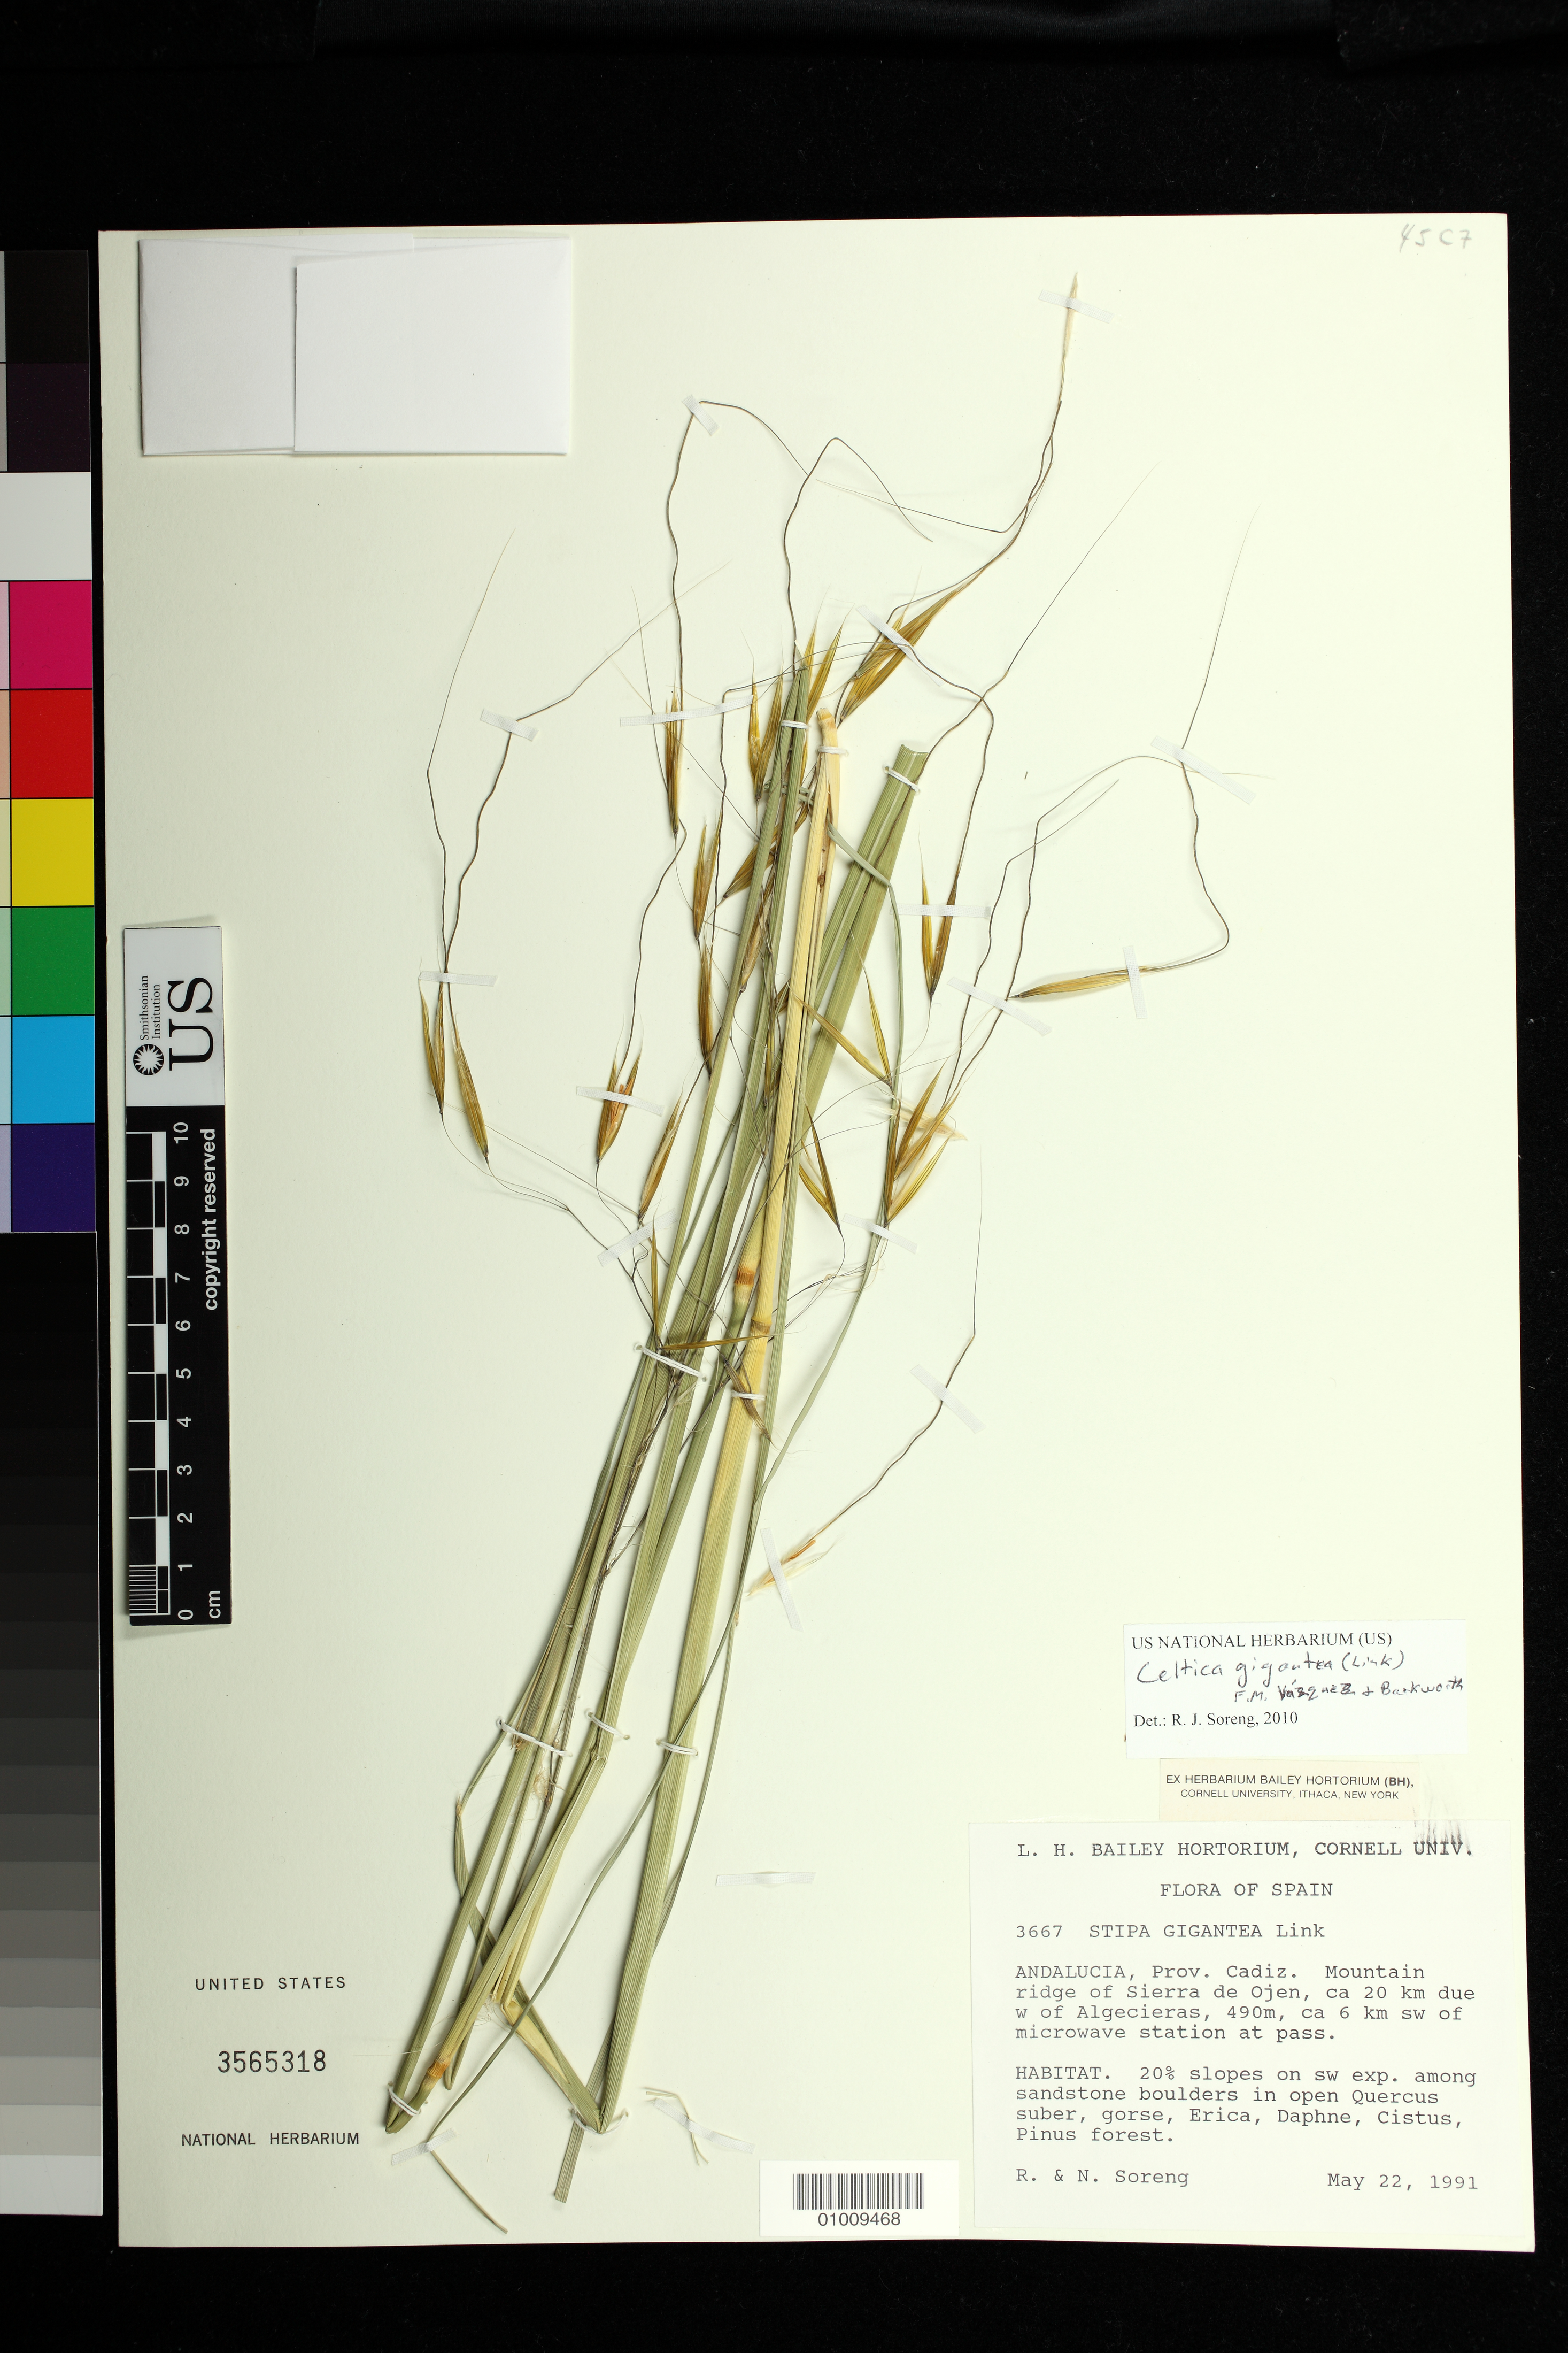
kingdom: Plantae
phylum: Tracheophyta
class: Liliopsida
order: Poales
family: Poaceae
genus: Celtica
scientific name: Celtica gigantea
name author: (Link) F.M. Vázquez & Barkworth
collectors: R. J. Soreng & N. L. Soreng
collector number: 3667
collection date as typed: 22 May 1991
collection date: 1991-05-22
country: Spain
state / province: Andalucia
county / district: Cadiz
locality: Mountain ridge of Sierra de Ojen, ca 20 km due W of Algecieras, 490m, ca 6 km SW of microwave station at pass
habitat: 20% slopes on sw exp. among sandstone boulders in open Quercus suber, gorse, Erica, Daphne, Cistus, Pinus forest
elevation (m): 490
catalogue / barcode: US 3565318